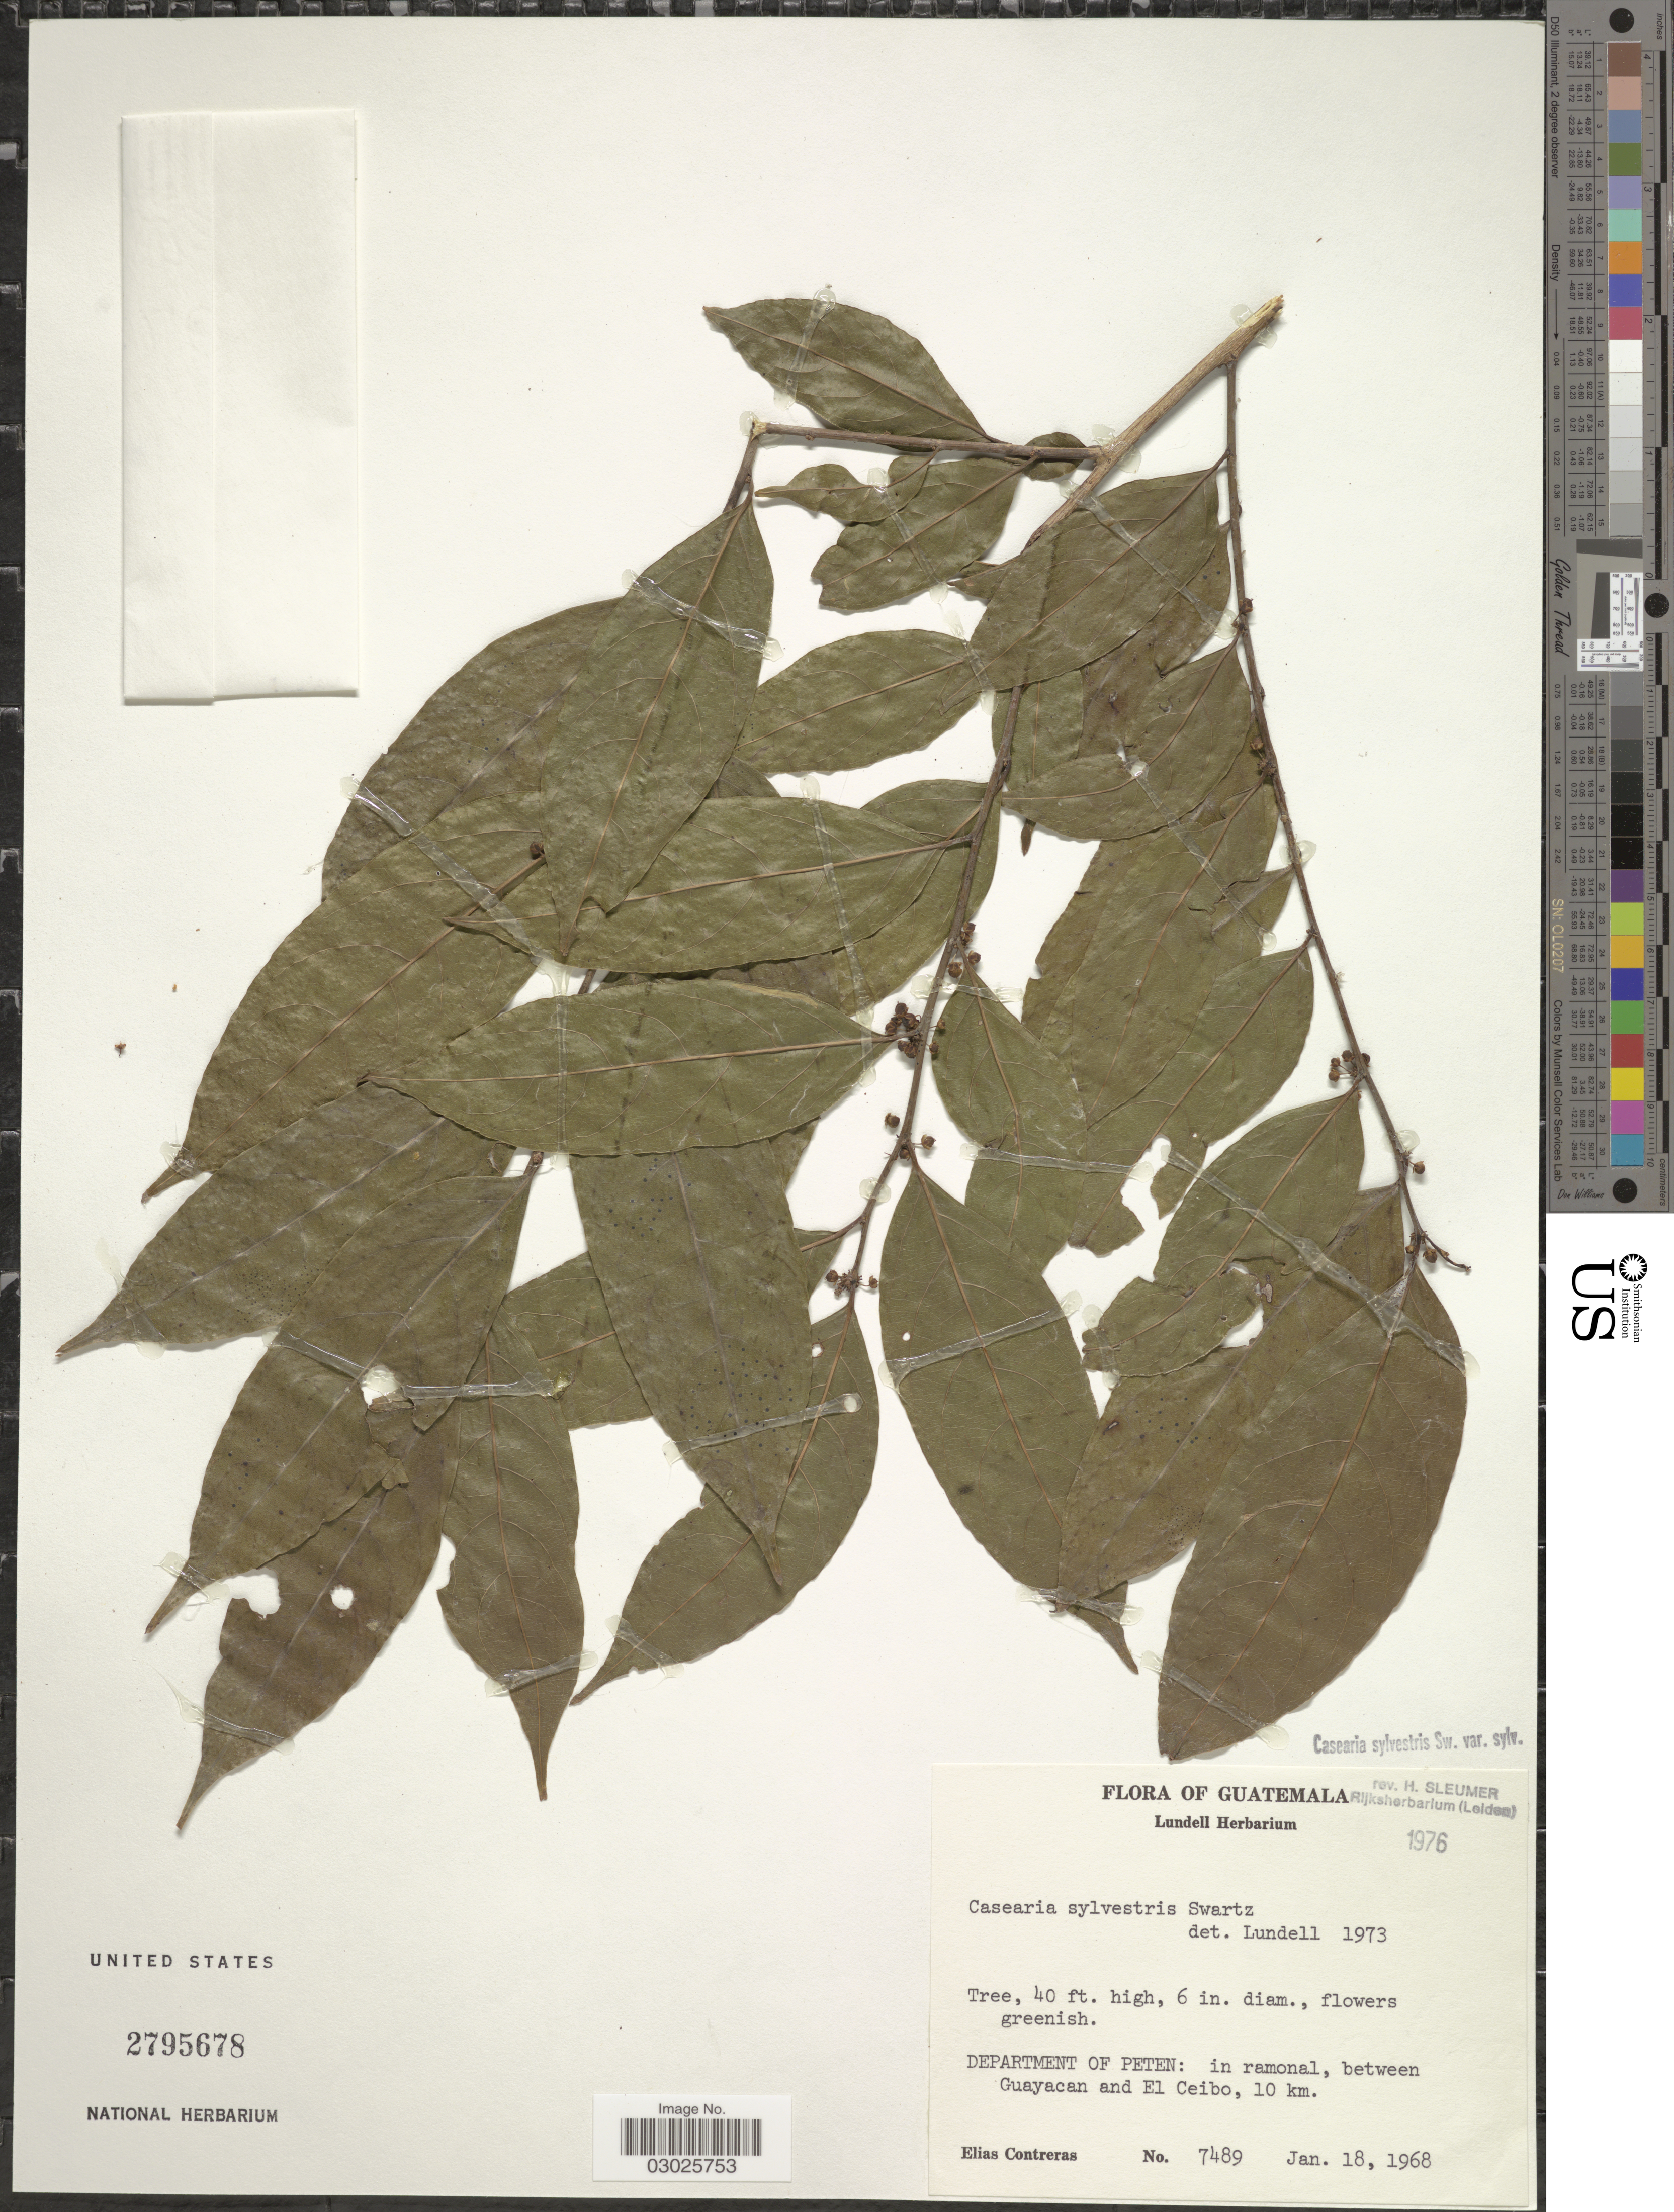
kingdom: Plantae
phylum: Tracheophyta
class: Magnoliopsida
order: Malpighiales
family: Salicaceae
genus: Casearia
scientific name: Casearia sylvestris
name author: Sw.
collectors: E. Contreras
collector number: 7489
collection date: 1968-01-18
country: Guatemala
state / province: El Petén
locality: Department of Peten: in ramonal, between Guayacan and El Ceibo, 10 km.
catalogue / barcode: US 2795678